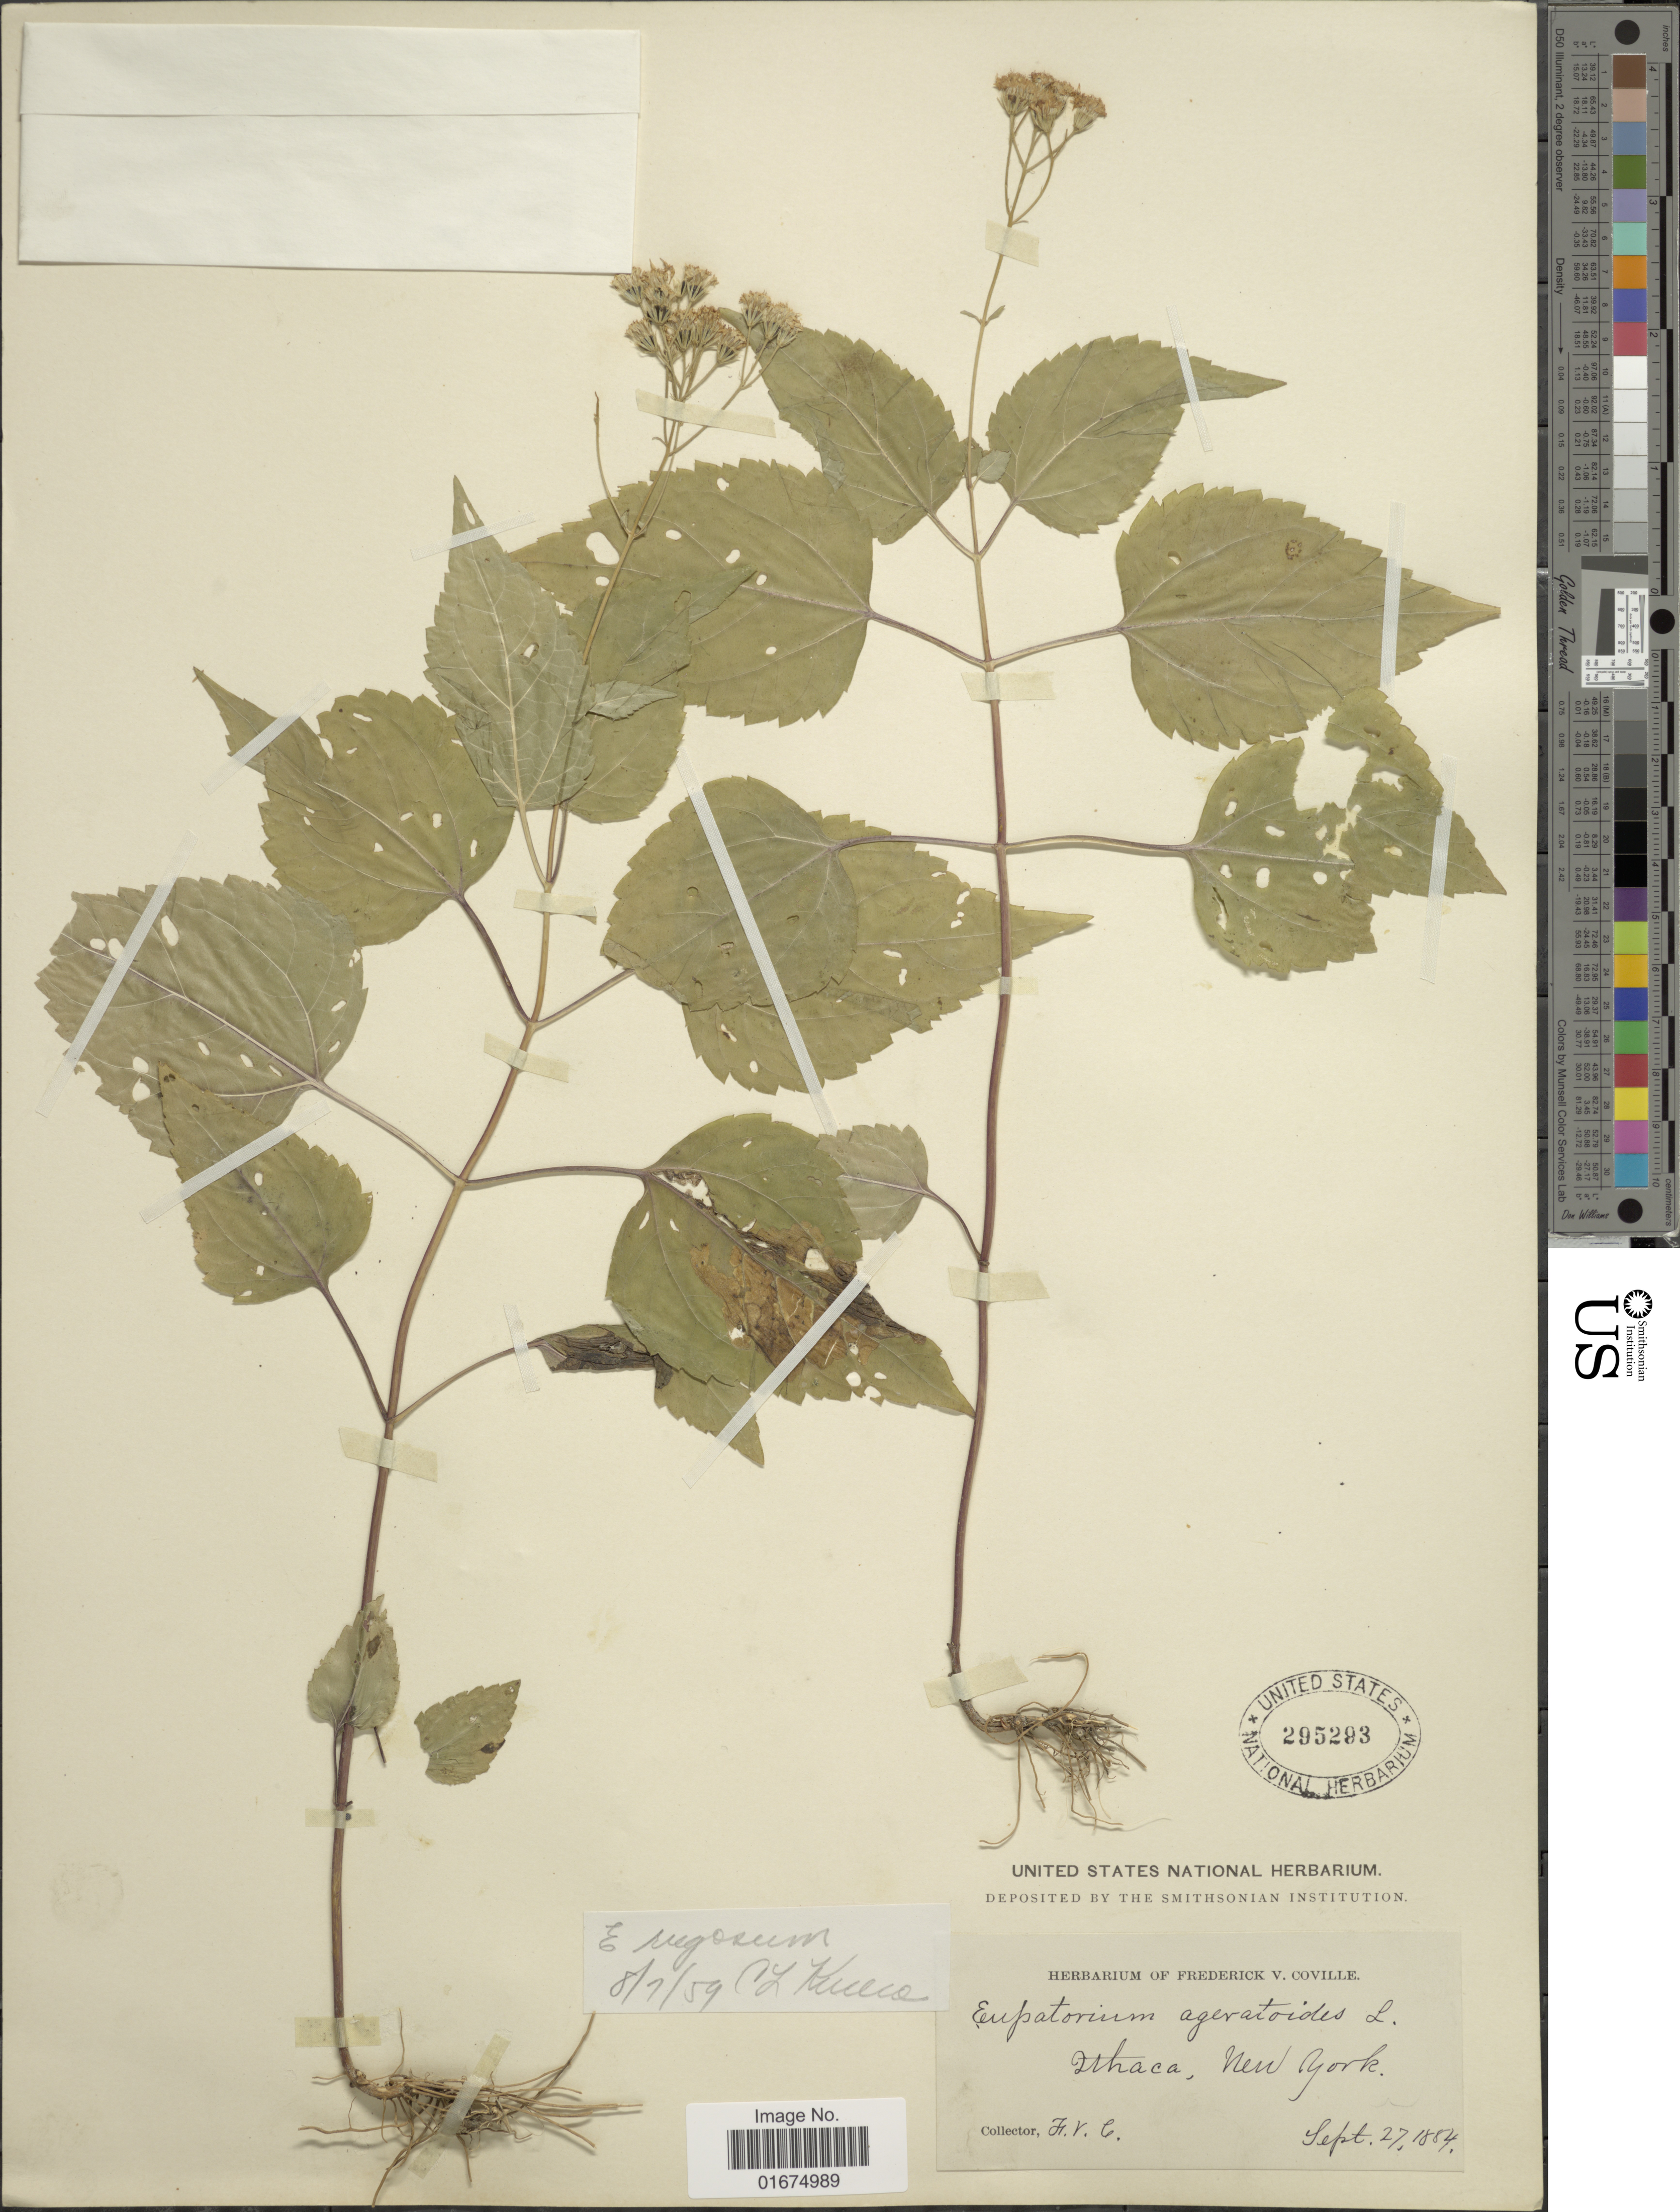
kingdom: Plantae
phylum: Tracheophyta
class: Magnoliopsida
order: Asterales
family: Asteraceae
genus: Ageratina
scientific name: Ageratina altissima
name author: (L.) R.M. King & H. Rob.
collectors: F. V. Coville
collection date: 1884-09-27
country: United States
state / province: New York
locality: Ithaca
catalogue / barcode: US 295293